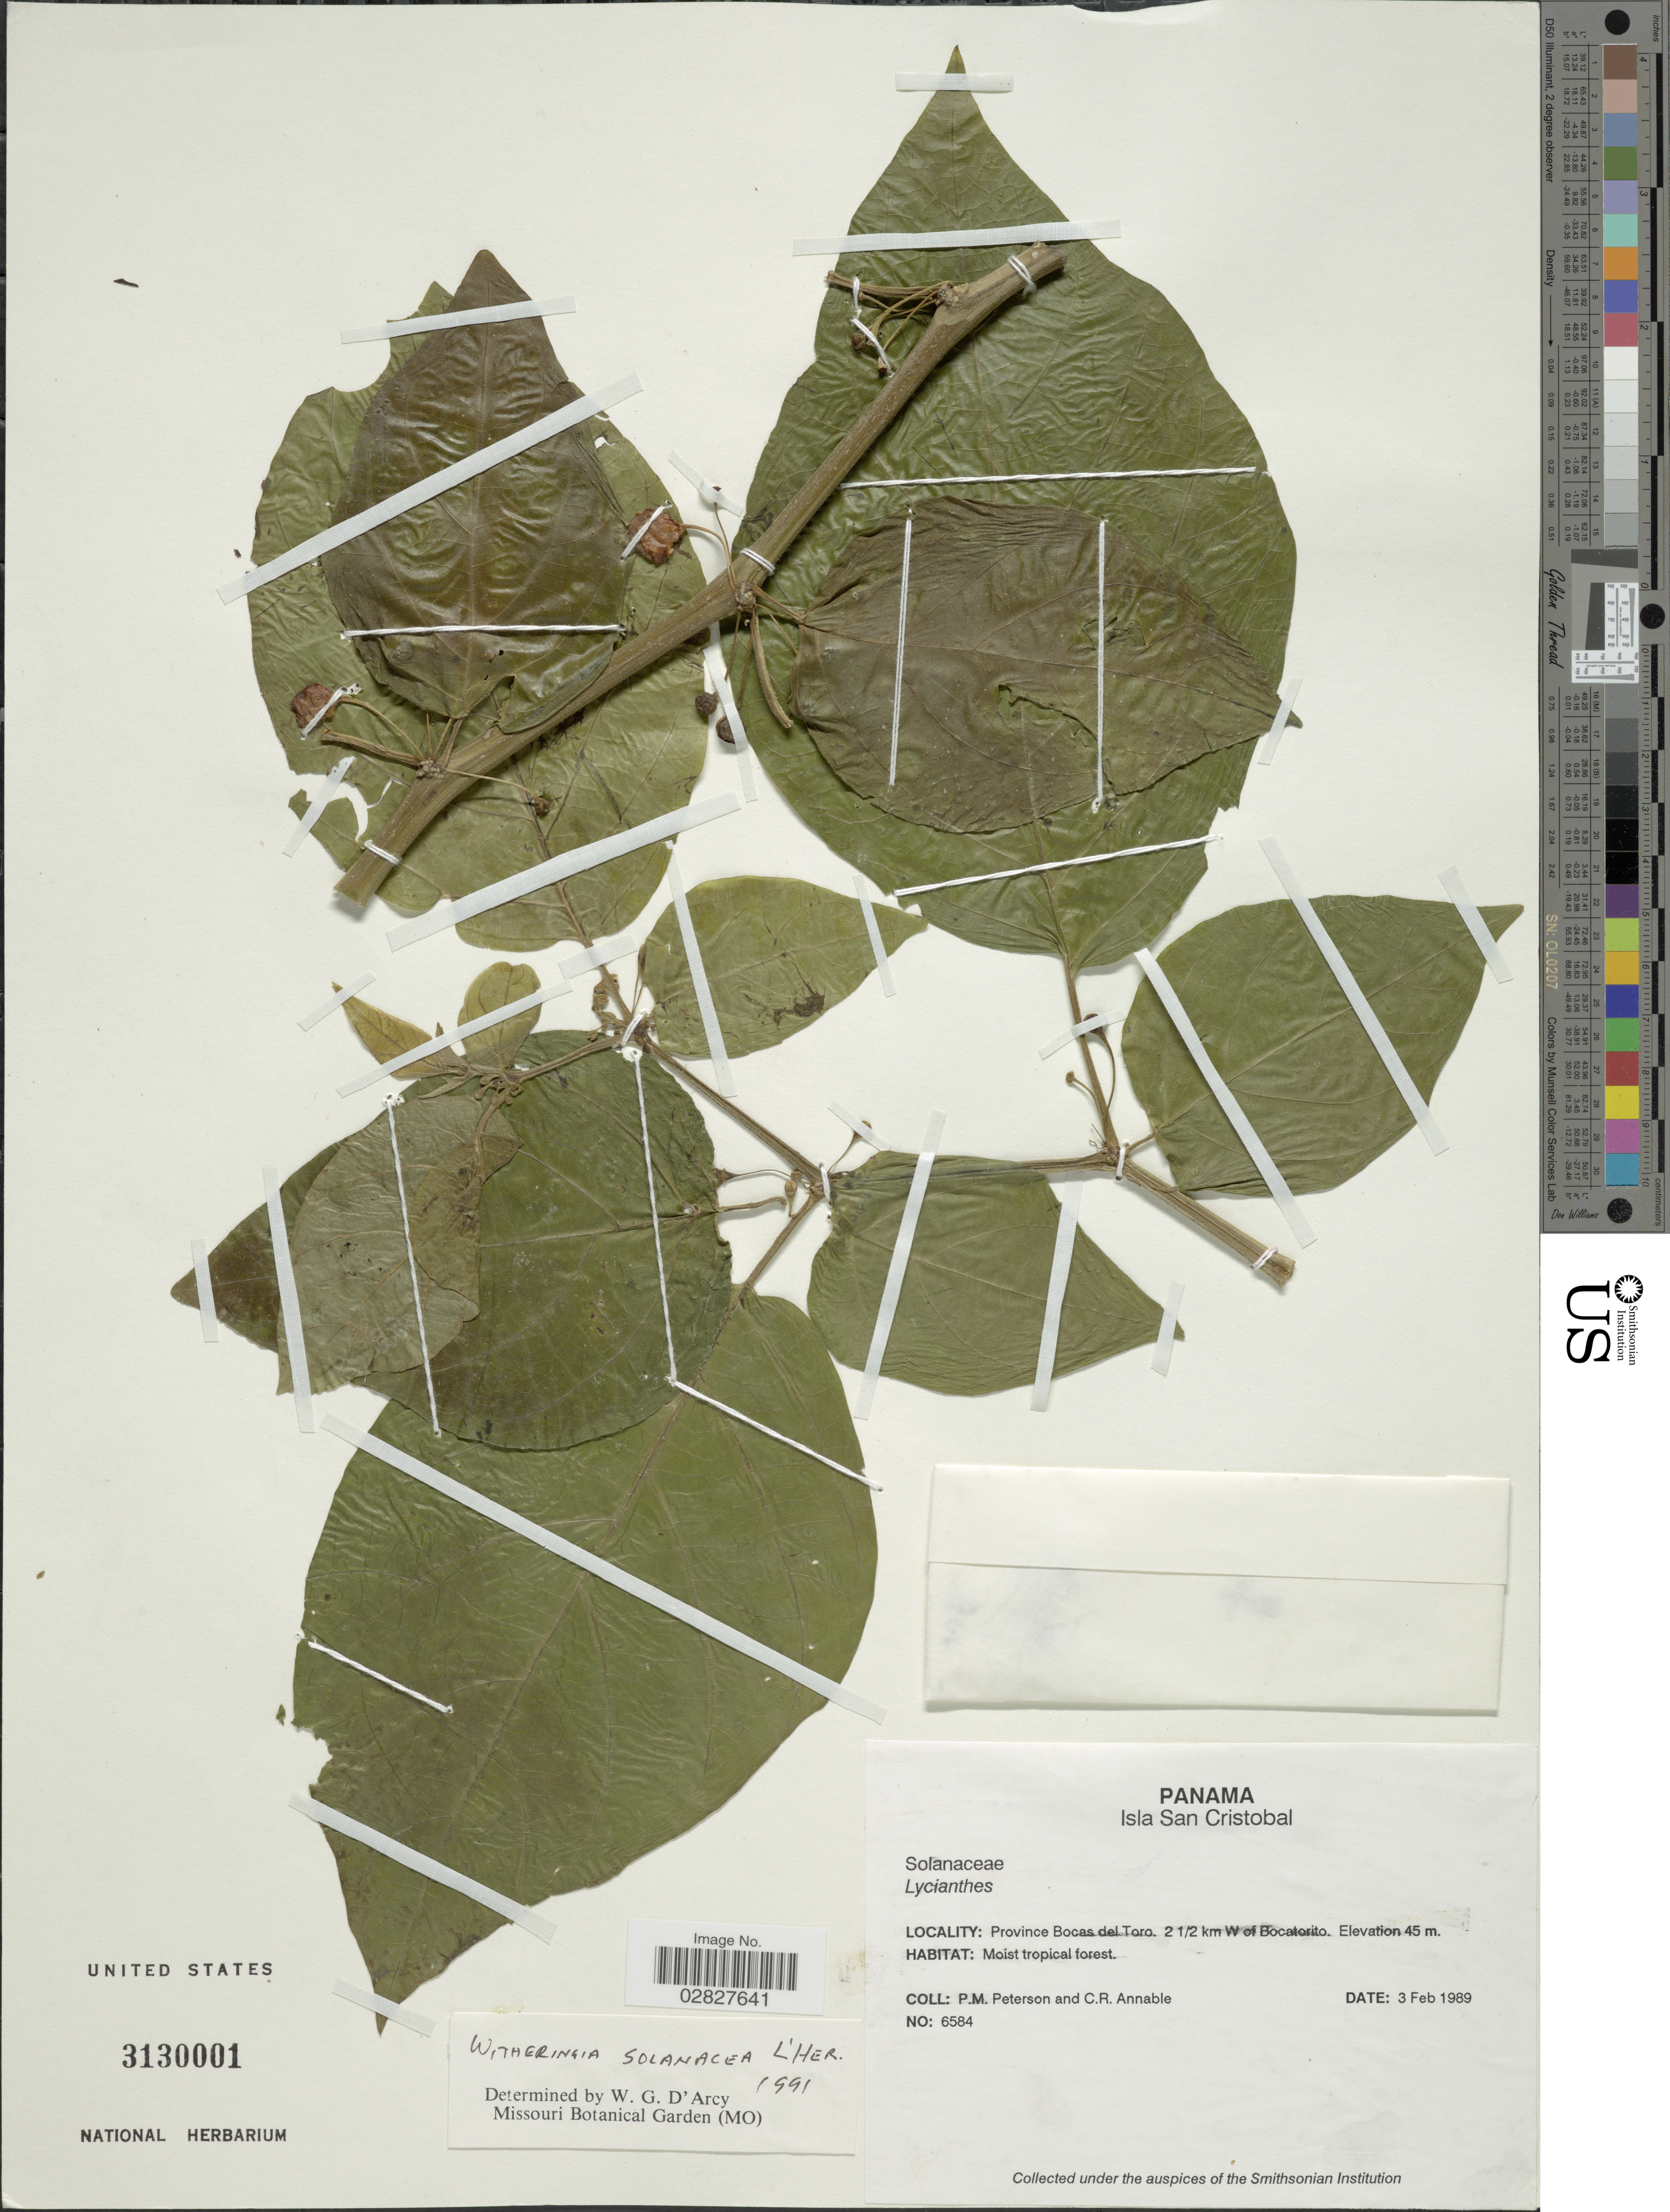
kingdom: Plantae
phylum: Tracheophyta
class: Magnoliopsida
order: Solanales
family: Solanaceae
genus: Witheringia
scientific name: Witheringia solanacea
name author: L'Hér.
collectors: P. M. Peterson & C. R. Annable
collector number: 6584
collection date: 1989-02-03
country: Panama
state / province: Bocas del Toro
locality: Isla San Cristobal. 2 1/2 km W of Bocatorito.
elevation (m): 45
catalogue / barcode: US 3130001